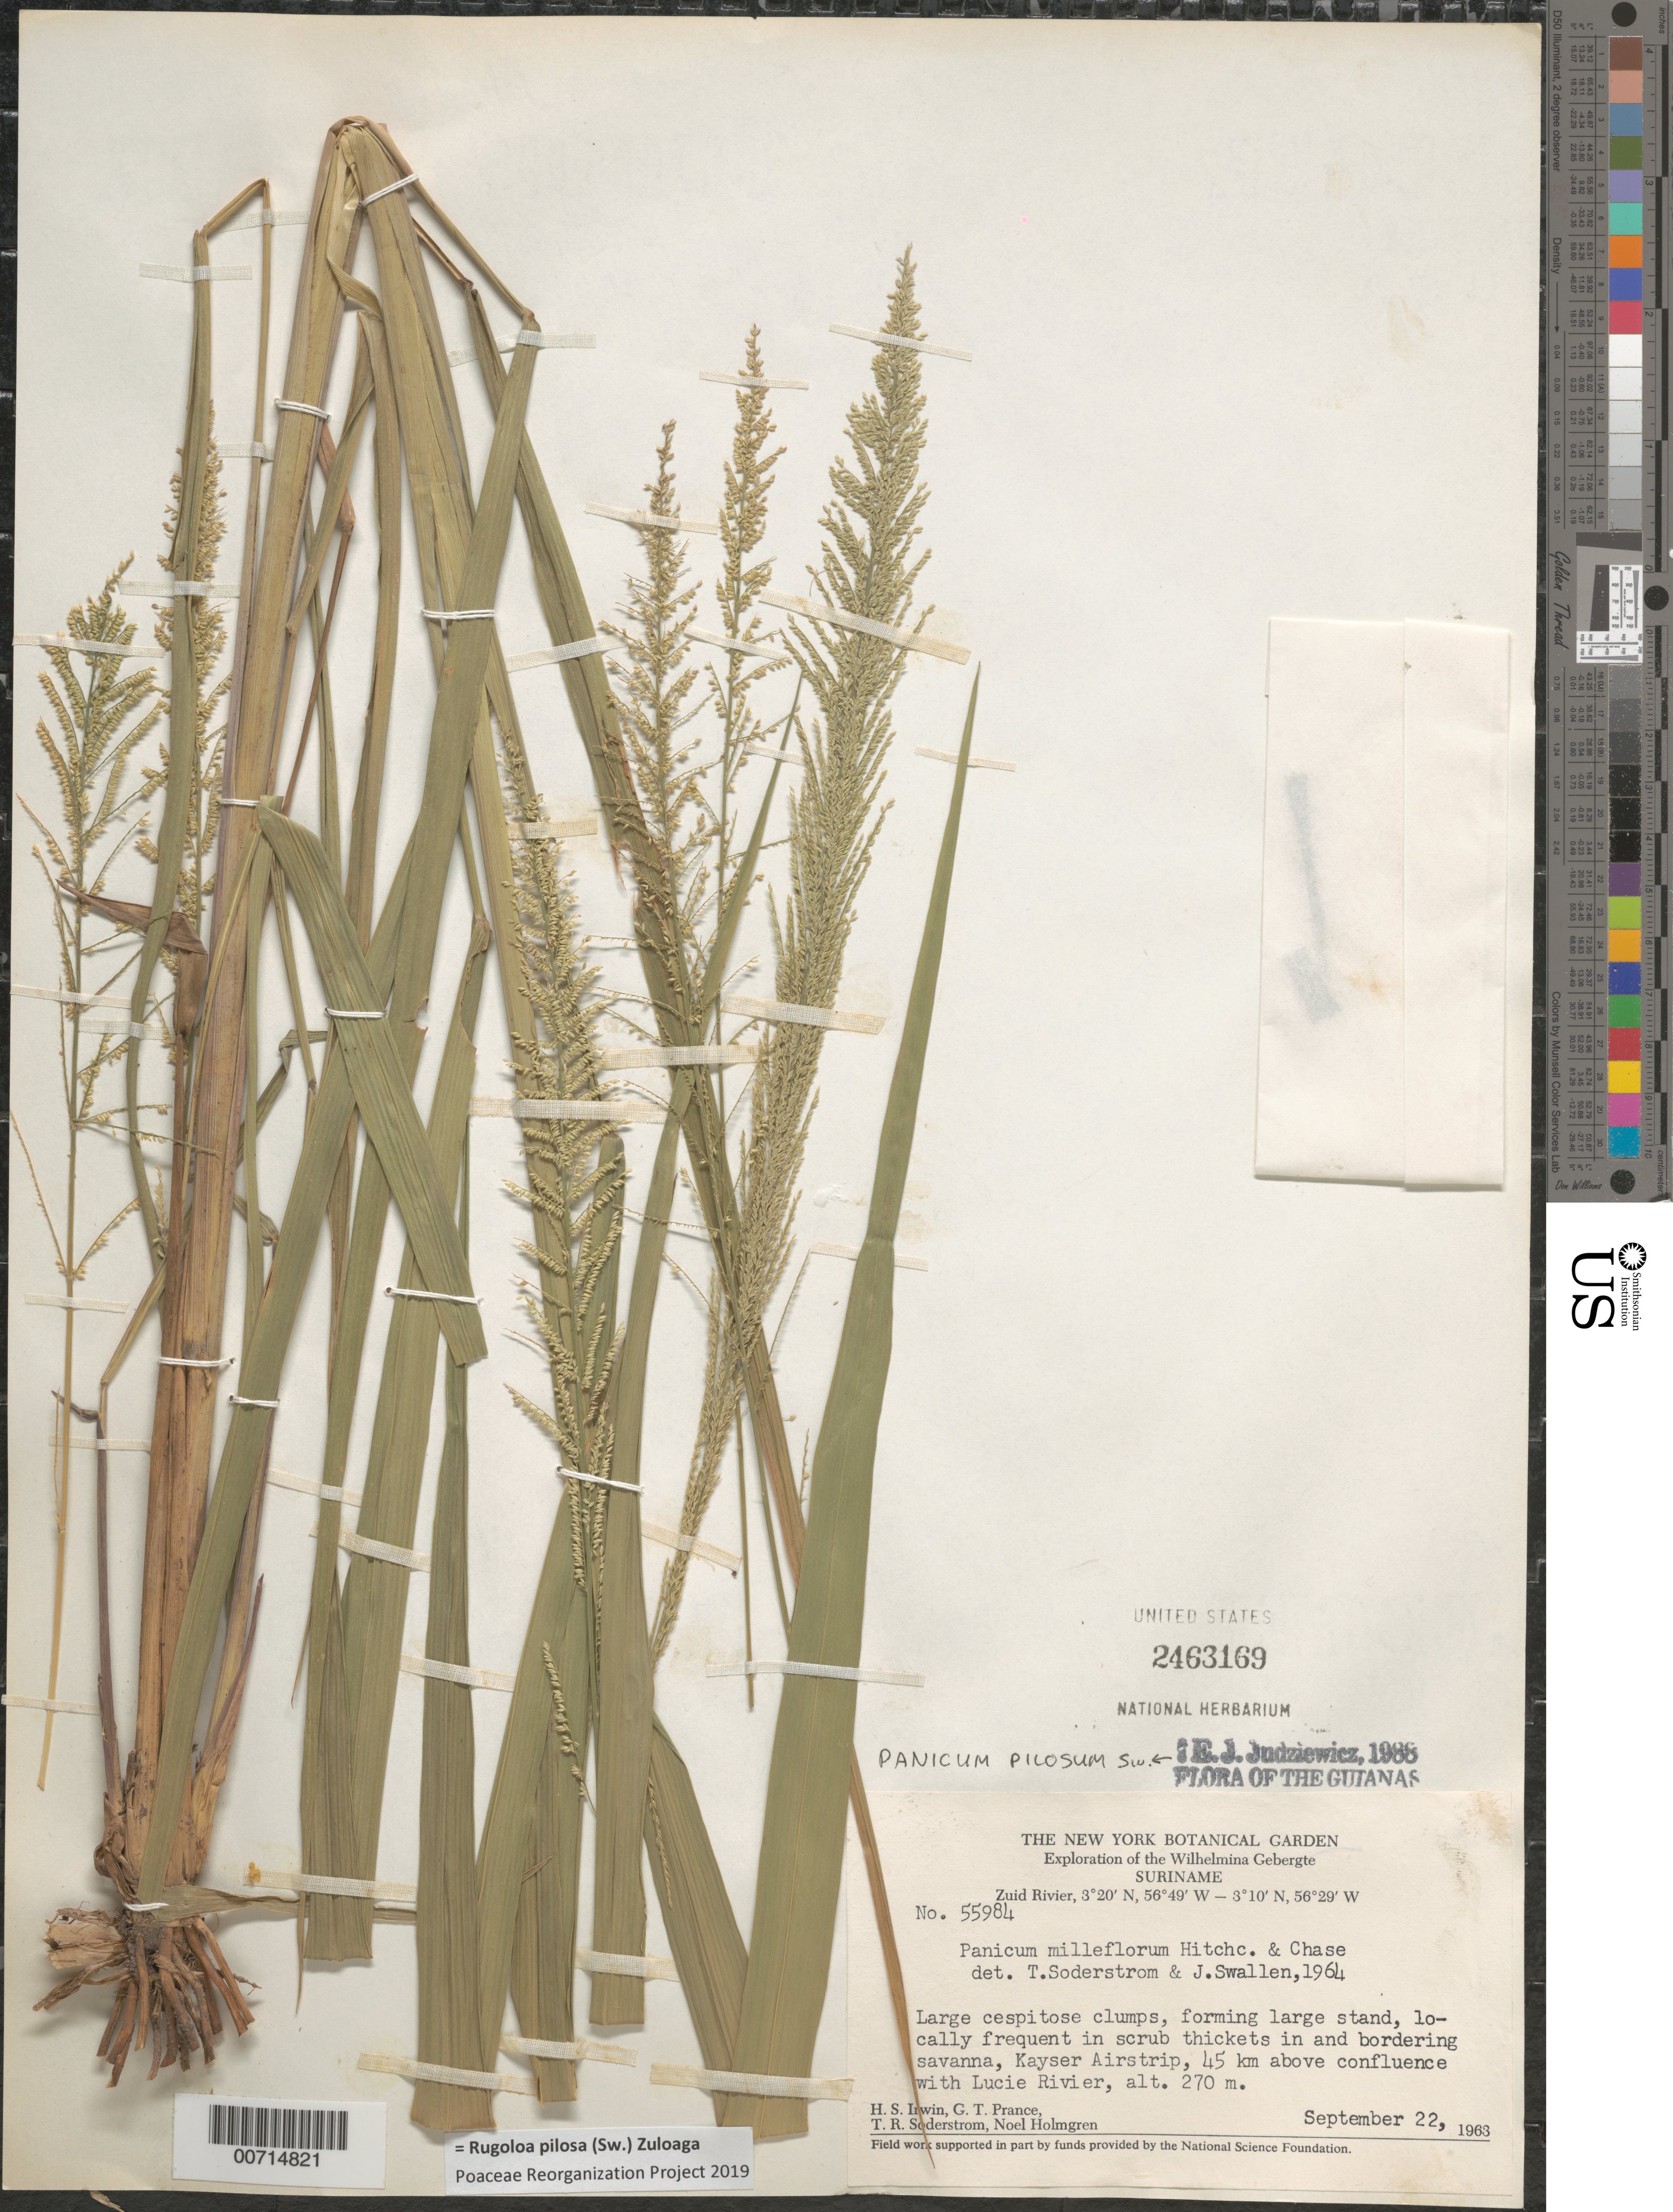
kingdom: Plantae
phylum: Tracheophyta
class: Liliopsida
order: Poales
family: Poaceae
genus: Panicum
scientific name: Panicum pilosum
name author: Sw.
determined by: Judziewicz, E. J.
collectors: H. Irwin, G. T. Prance, T. R. Soderstrom & N. H. Holmgren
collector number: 55984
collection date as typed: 22-Sep-63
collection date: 1963-09-22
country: Suriname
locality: Kayser Airstrip, Zuid R., 45 km above confl. with Lucie R., Wilhelmina Gebergte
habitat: Scrub thickets in and bordering savanna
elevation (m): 270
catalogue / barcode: US 2463169